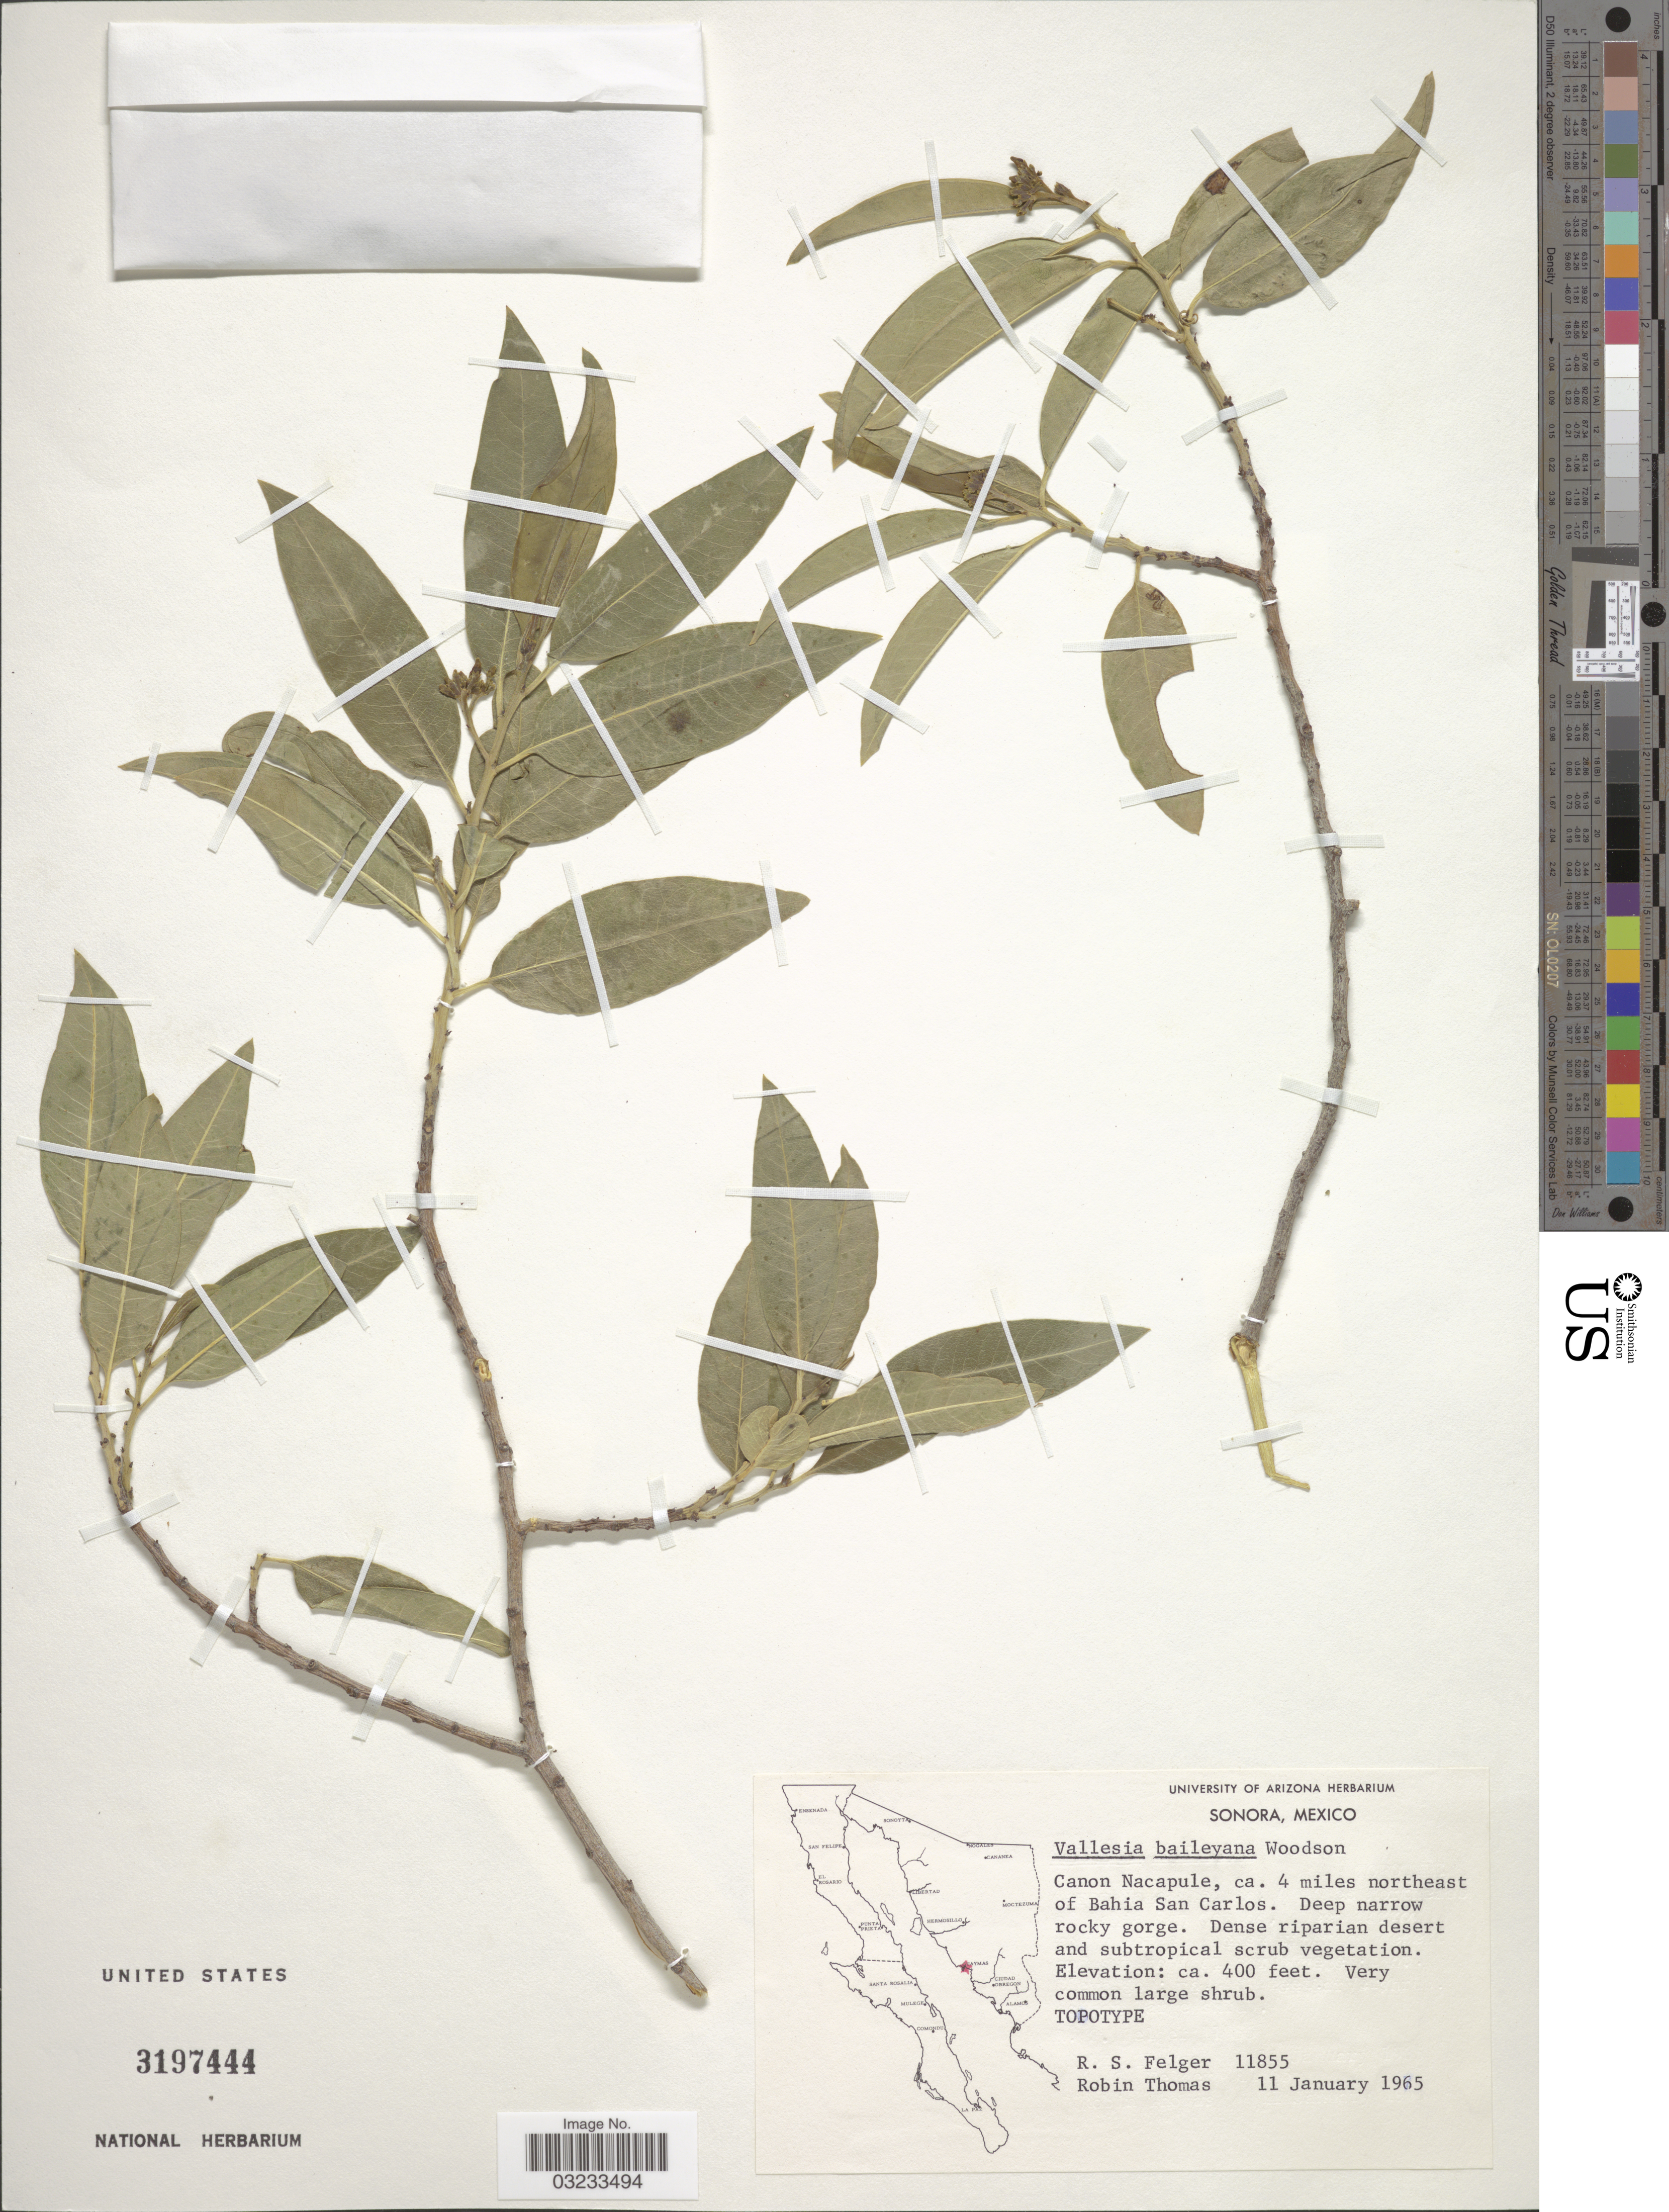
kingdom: Plantae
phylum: Tracheophyta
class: Magnoliopsida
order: Gentianales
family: Apocynaceae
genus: Vallesia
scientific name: Vallesia baileyana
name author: Woodson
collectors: R. S. Felger & R. Thomas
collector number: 11855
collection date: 1965-01-11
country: Mexico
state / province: Sonora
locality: Canon Nacapule, ca. 4 miles northeast of Bahia San Carlos.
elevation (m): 122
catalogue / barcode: US 3197444